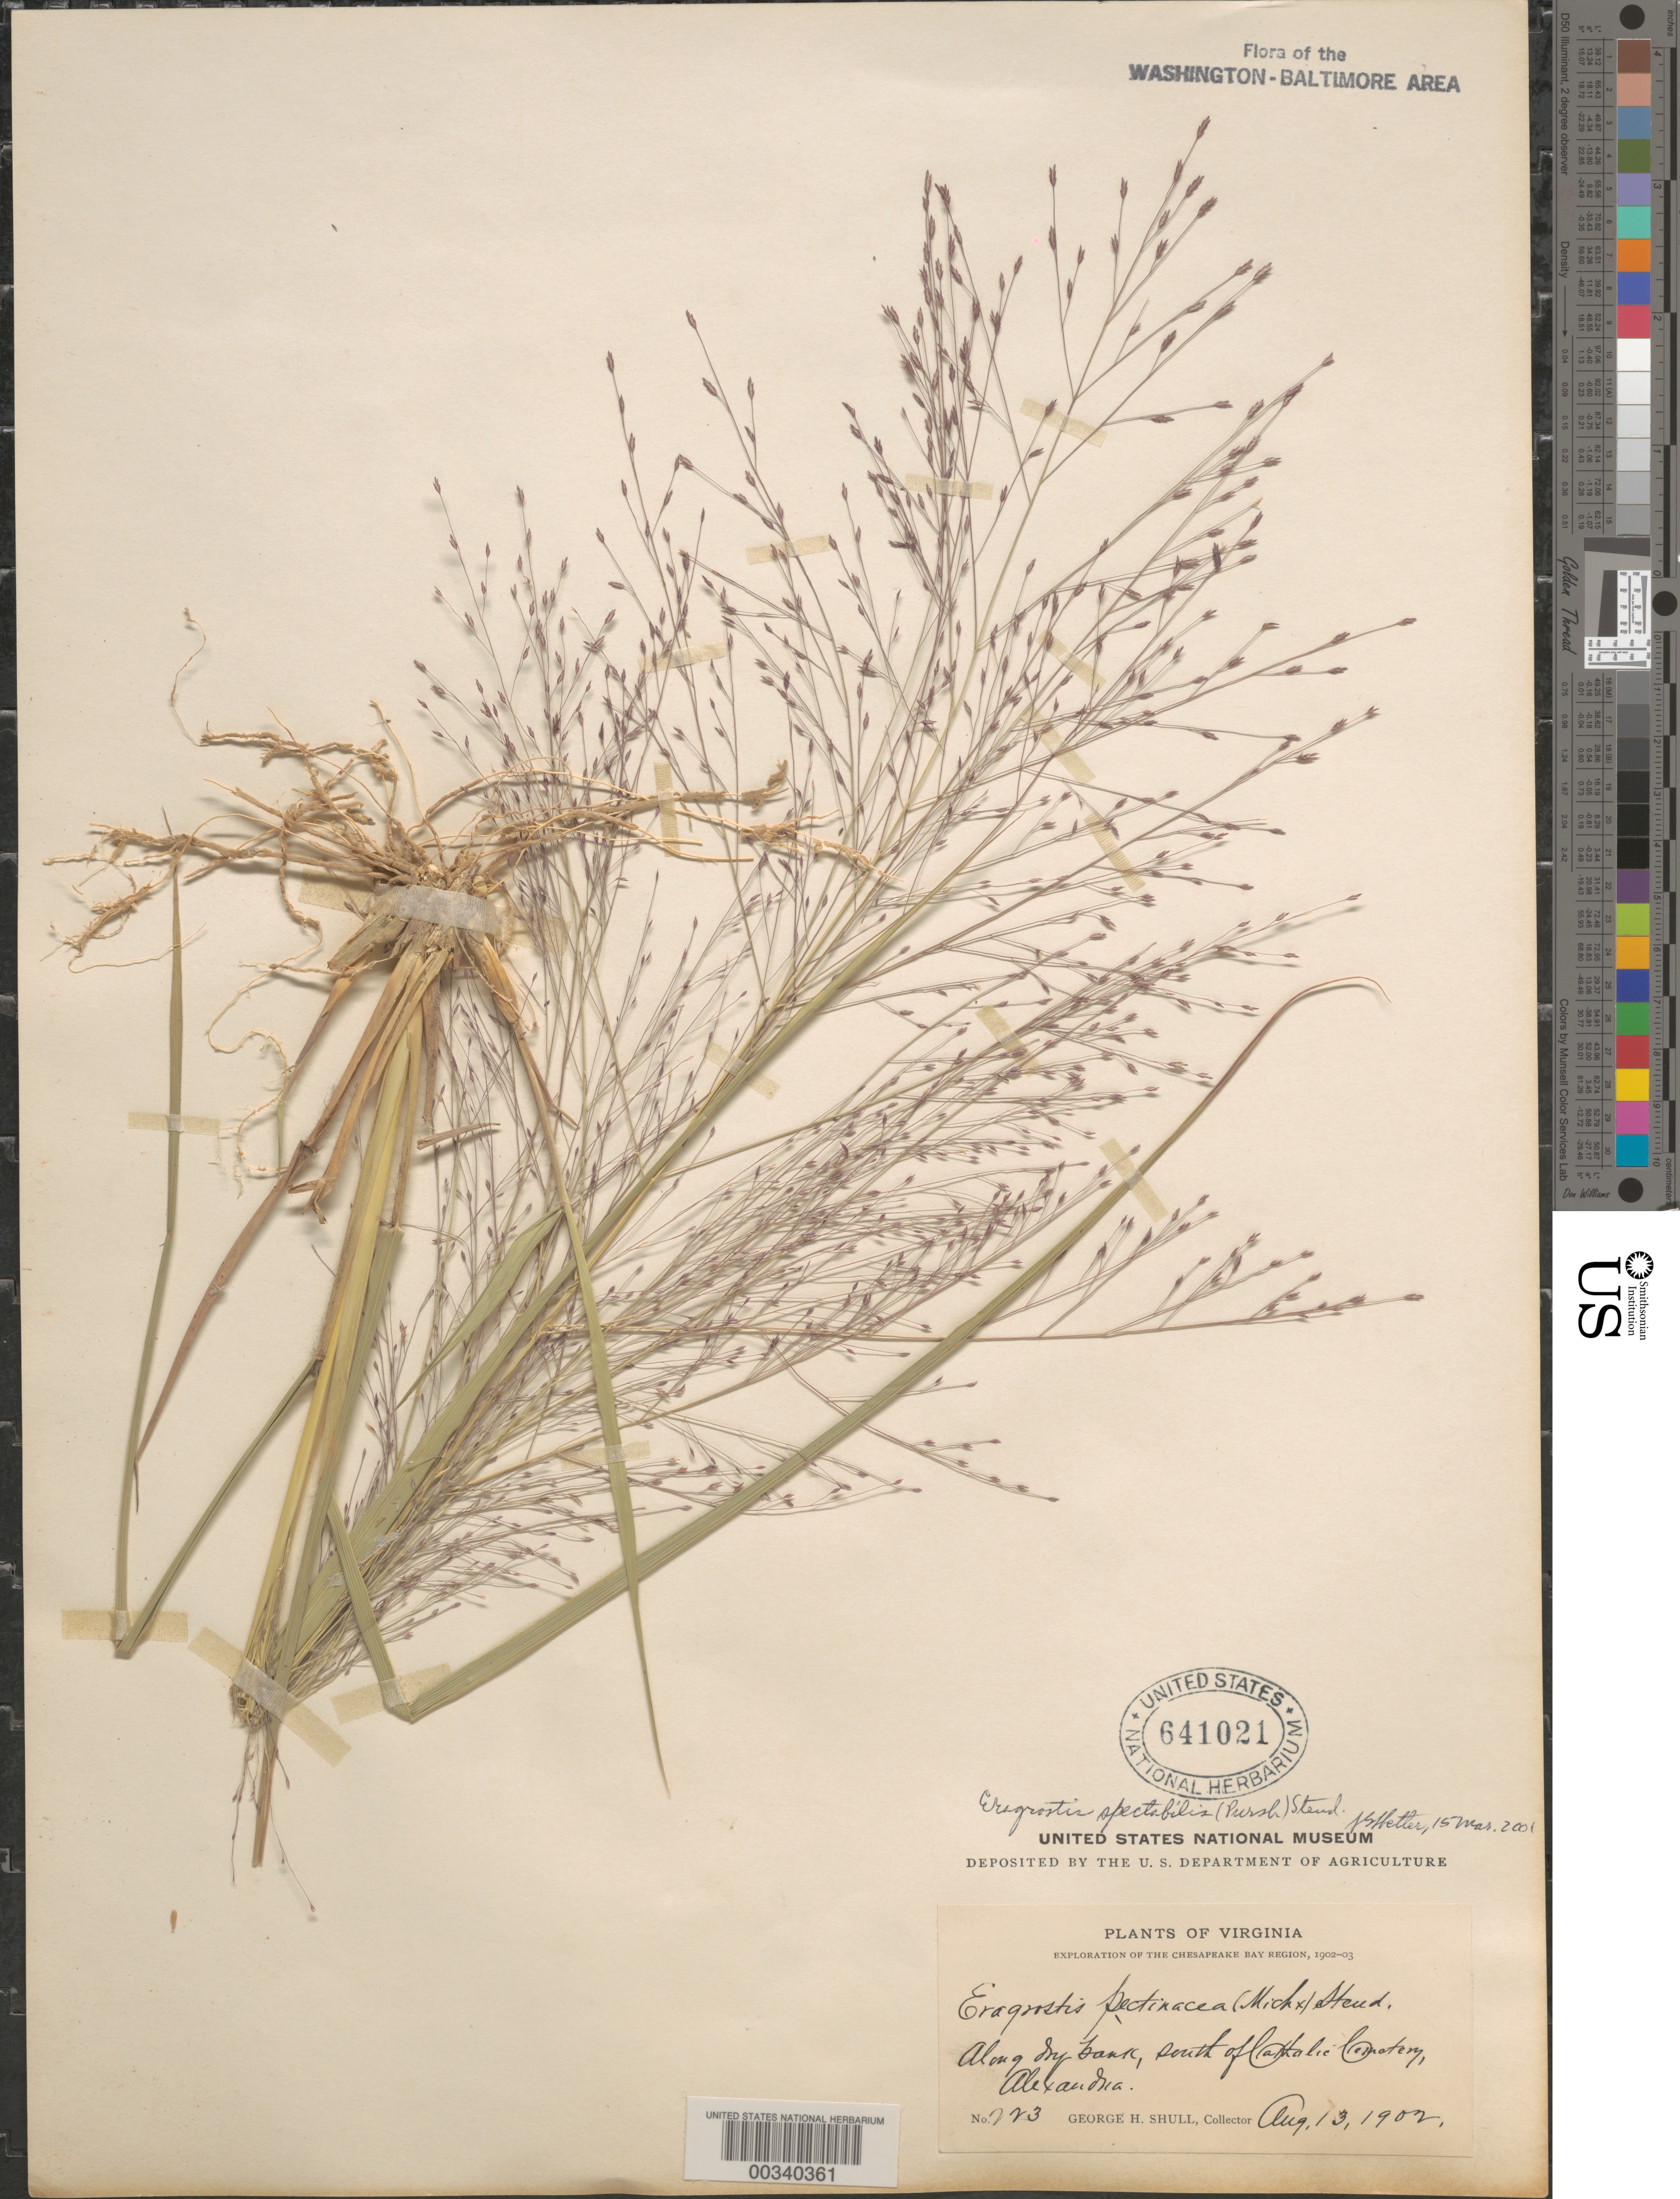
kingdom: Plantae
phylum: Tracheophyta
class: Liliopsida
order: Poales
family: Poaceae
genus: Eragrostis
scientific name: Eragrostis spectabilis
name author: (Pursh) Steud.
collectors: G. H. Shull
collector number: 223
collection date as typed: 13 Aug 1902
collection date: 1902-08-13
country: United States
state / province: Virginia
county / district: City of Alexandria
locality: S of Catholic Cemetery, Alexandria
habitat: Along dry bank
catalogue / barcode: US 641021